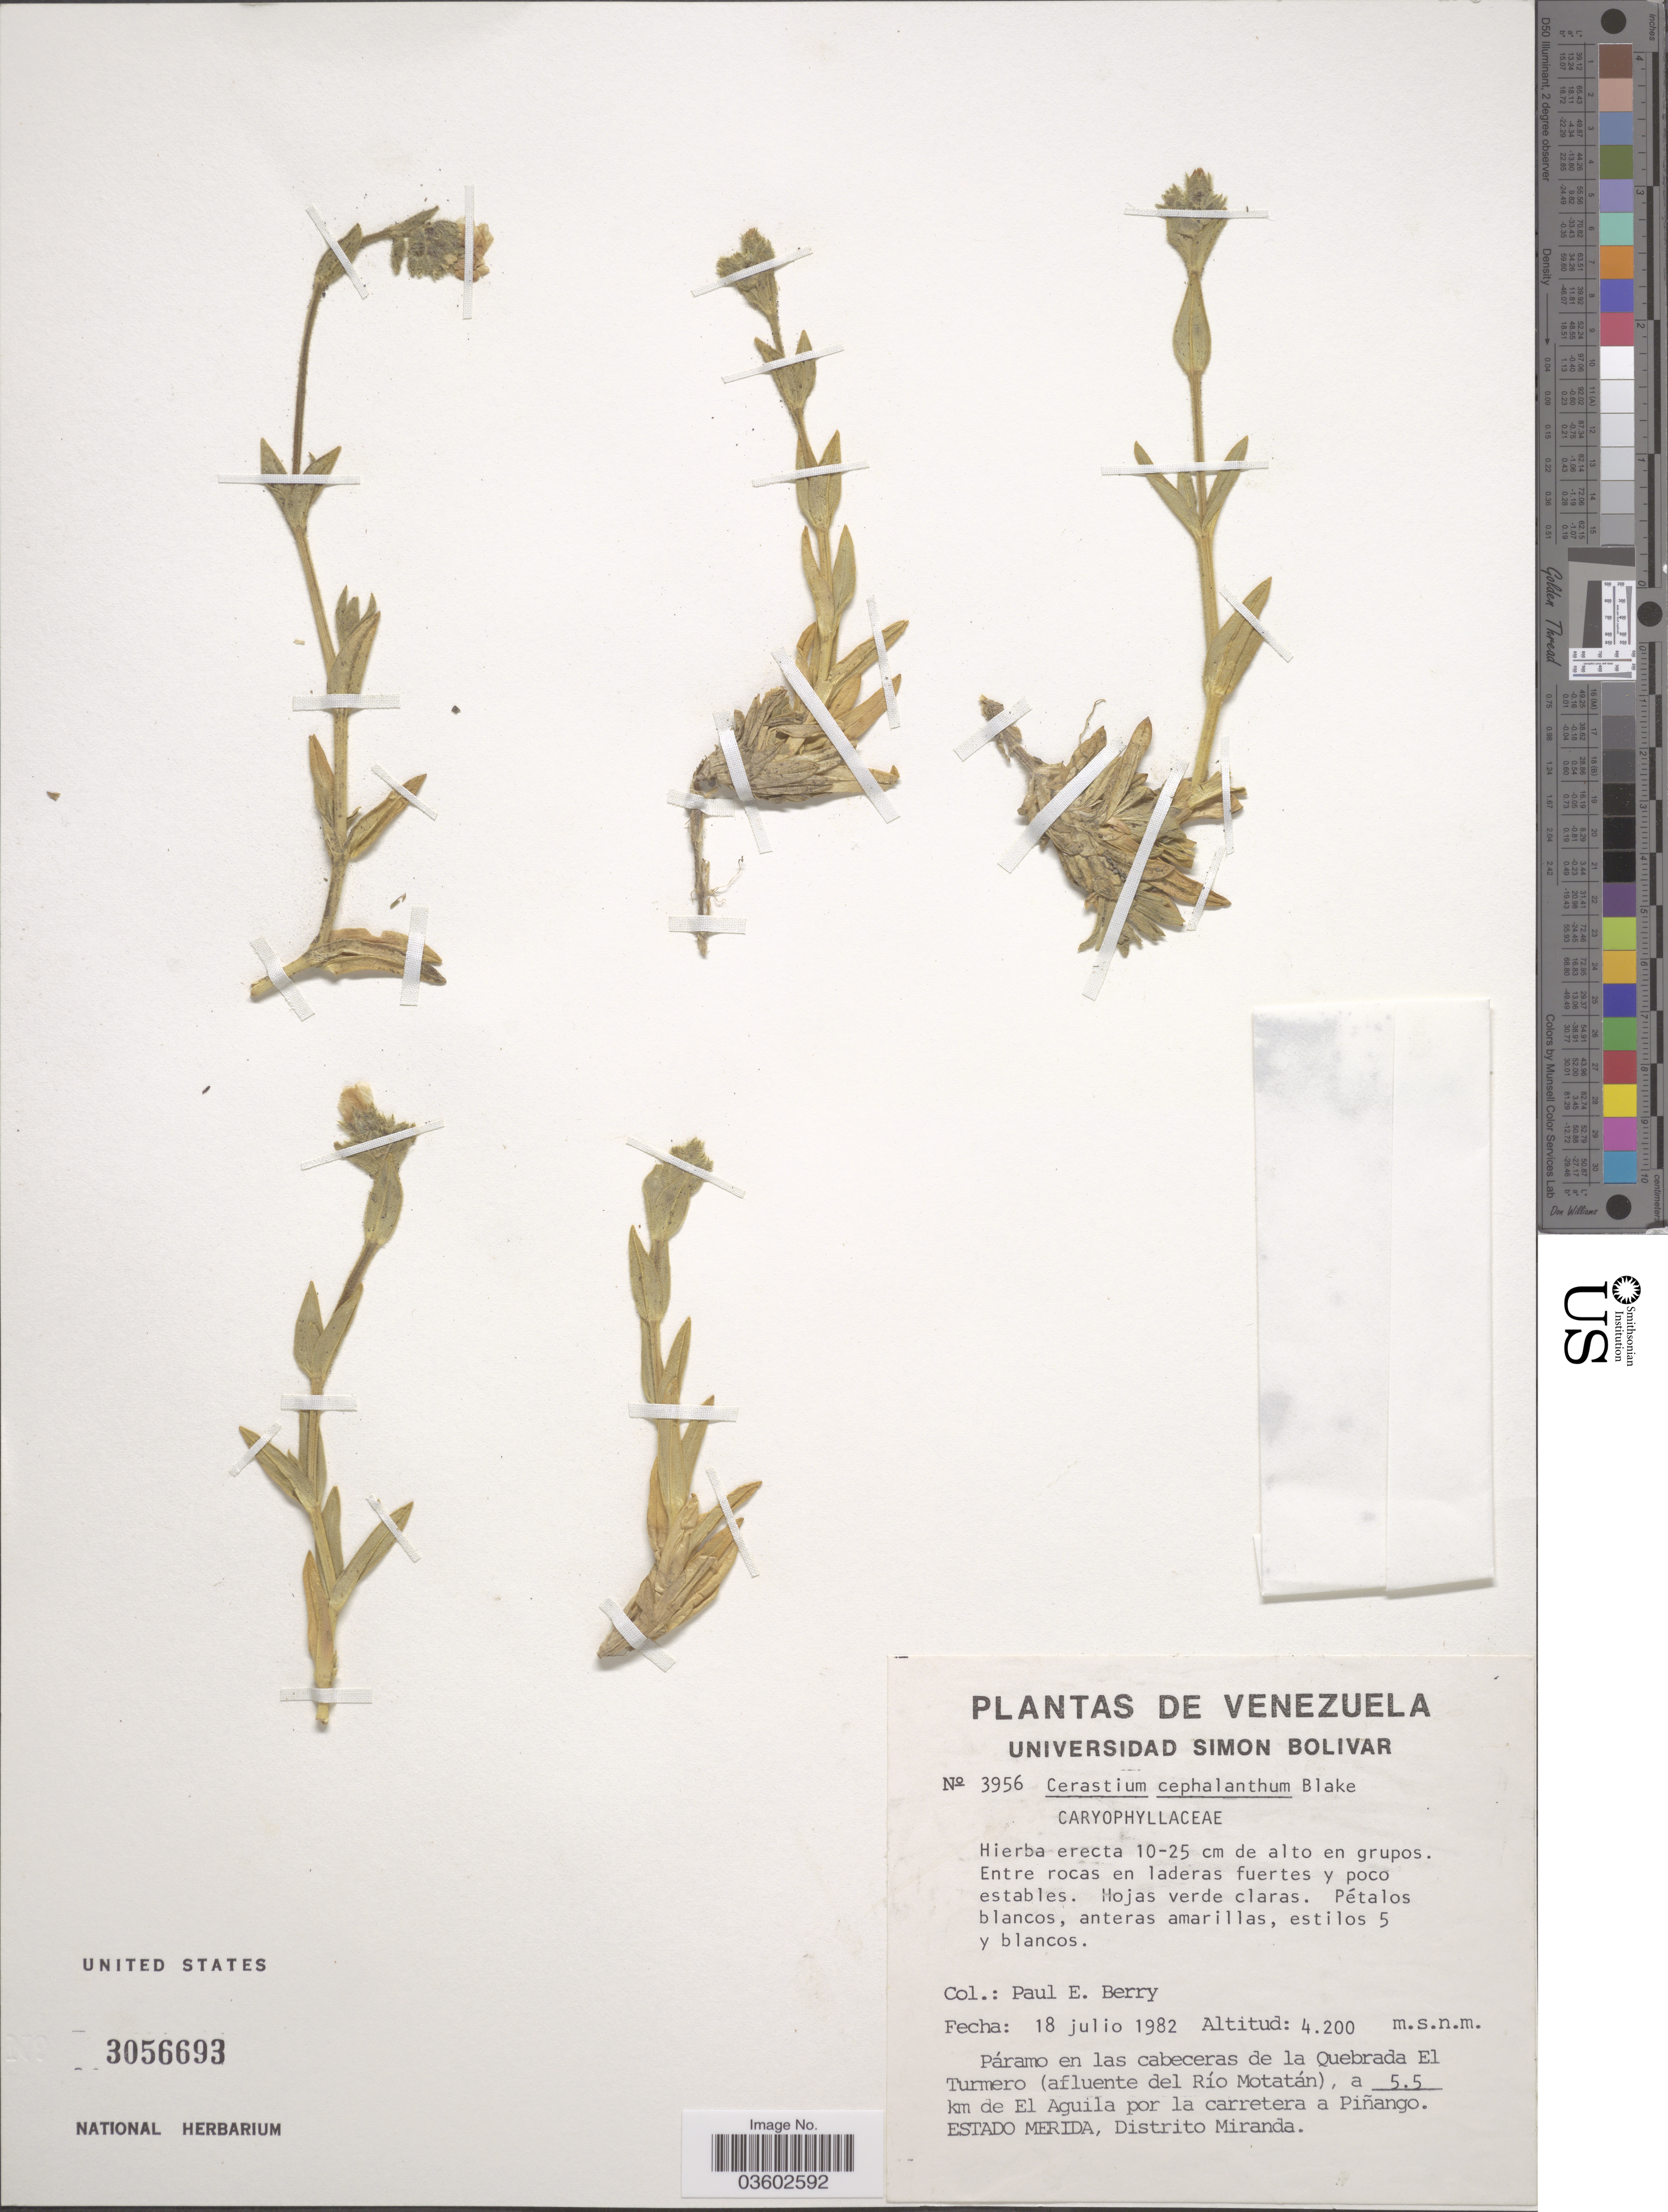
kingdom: Plantae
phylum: Tracheophyta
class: Magnoliopsida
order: Caryophyllales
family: Caryophyllaceae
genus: Cerastium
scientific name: Cerastium cephalanthum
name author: S.F. Blake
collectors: P. E. Berry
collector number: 3956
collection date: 1982-07-18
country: Venezuela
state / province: Mérida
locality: Páramo en las cabeceras de la Quebrada El Turmero (afluente del Río Motatán), a 5.5 km de El Aguila por la carretera a Piñango. Distrito Miranda.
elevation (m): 4200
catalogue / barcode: US 3056693